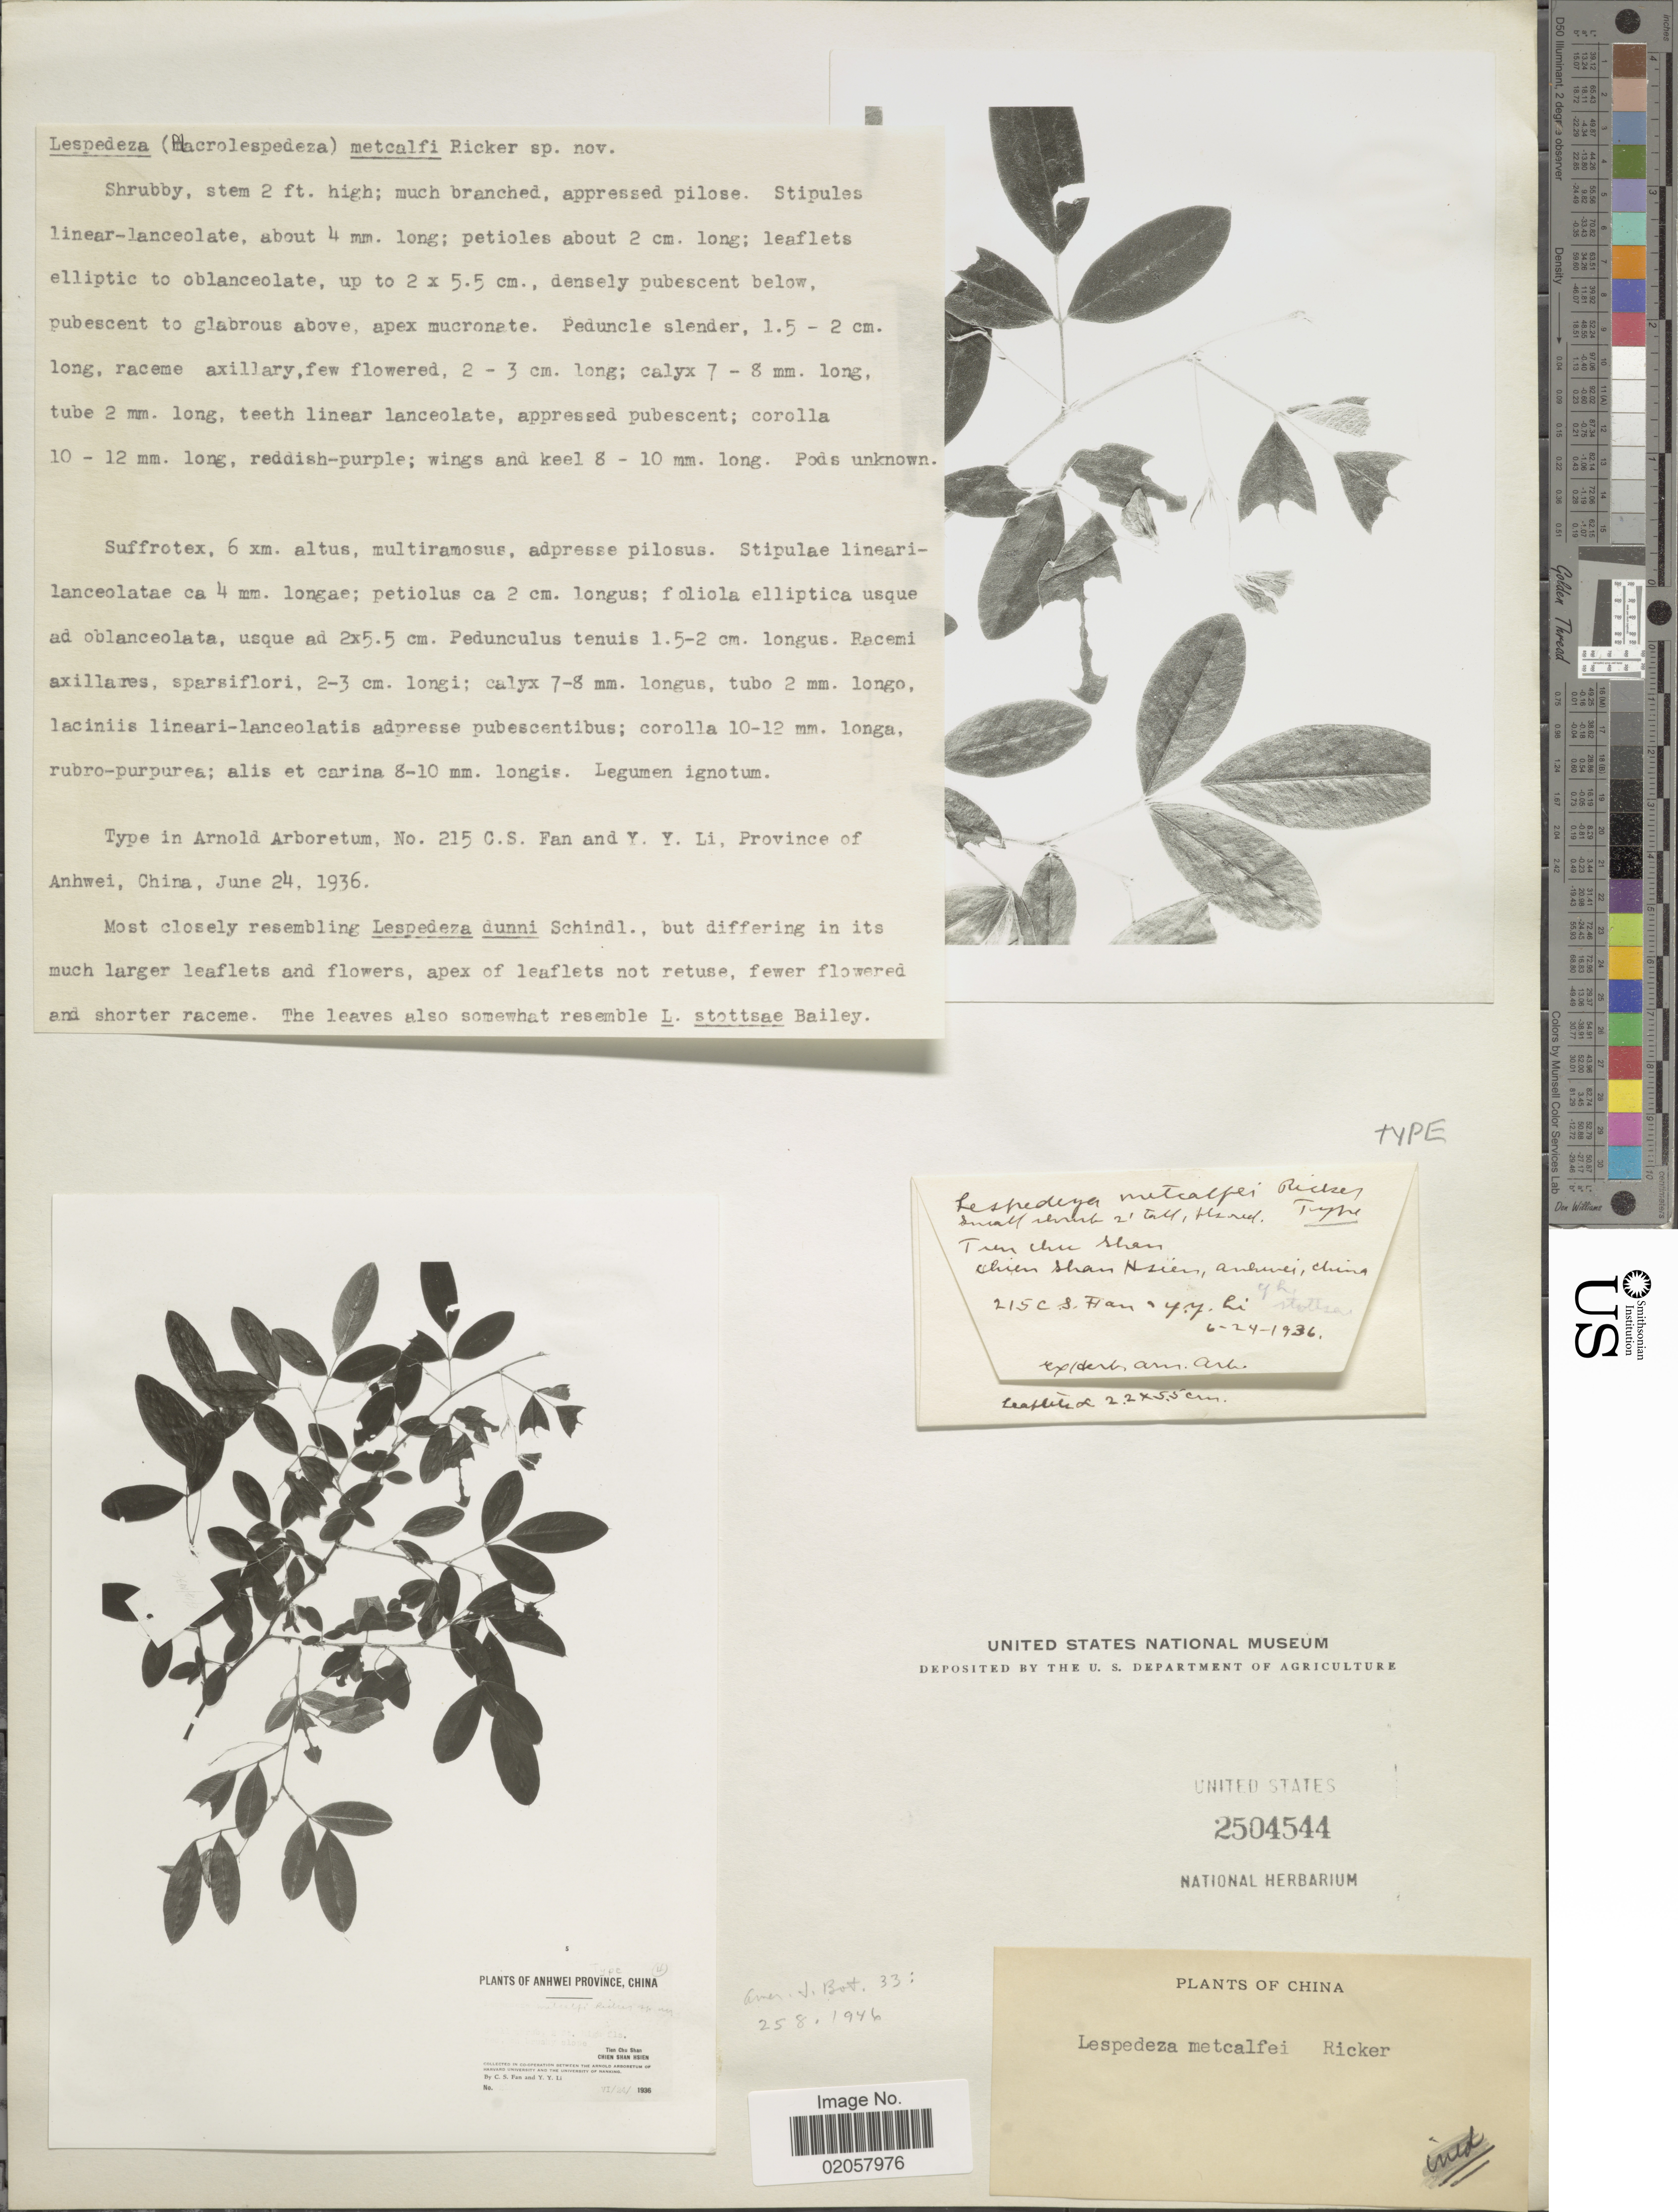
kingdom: Plantae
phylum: Tracheophyta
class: Magnoliopsida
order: Fabales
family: Fabaceae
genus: Lespedeza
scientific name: Lespedeza metcalfii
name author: Ricker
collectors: C. S. Fan & Y. Y. Li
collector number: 215c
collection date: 1936-06-24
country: China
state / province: Anhui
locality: Chien Chan Hsien, Anhwei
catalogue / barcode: US 2504544